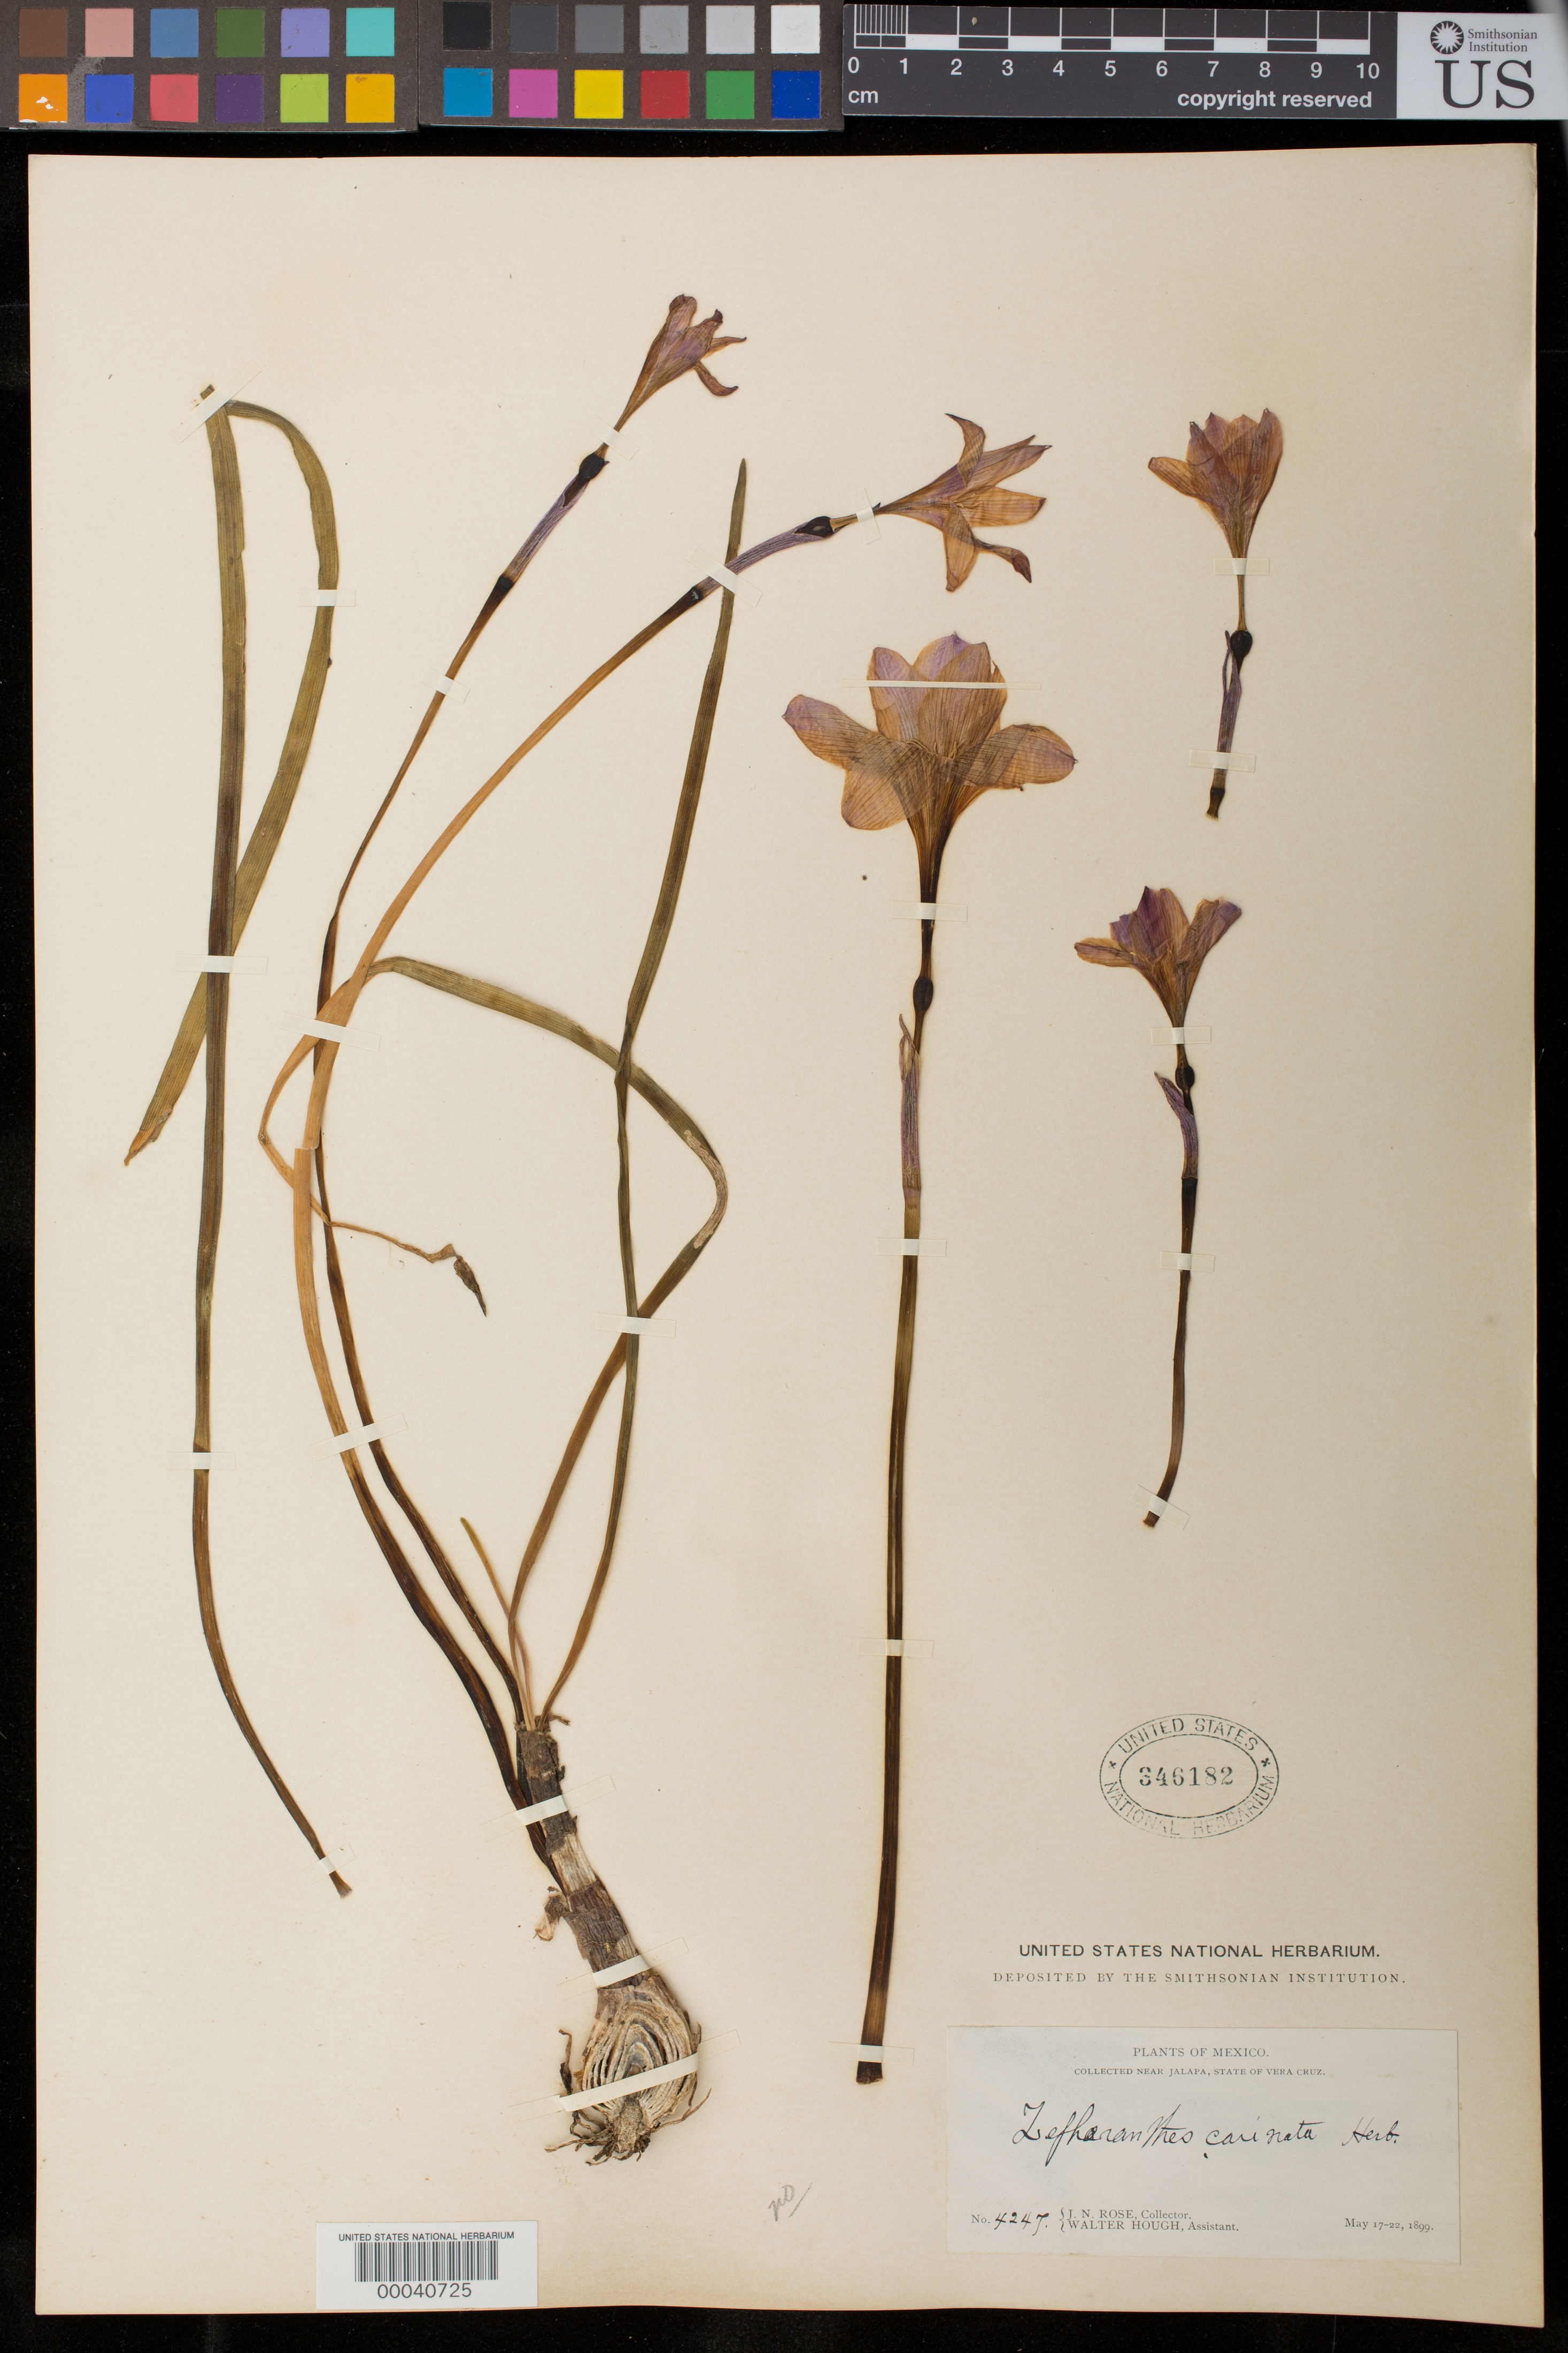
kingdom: Plantae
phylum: Tracheophyta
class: Liliopsida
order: Asparagales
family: Amaryllidaceae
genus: Zephyranthes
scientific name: Zephyranthes carinata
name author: Herb.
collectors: J. N. Rose & W. Hough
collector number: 4247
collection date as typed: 17 May 1899 to 22 May 1899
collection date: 1899-05-17/1899-05-22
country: Mexico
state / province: Veracruz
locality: Near jalapa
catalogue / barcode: US 346182